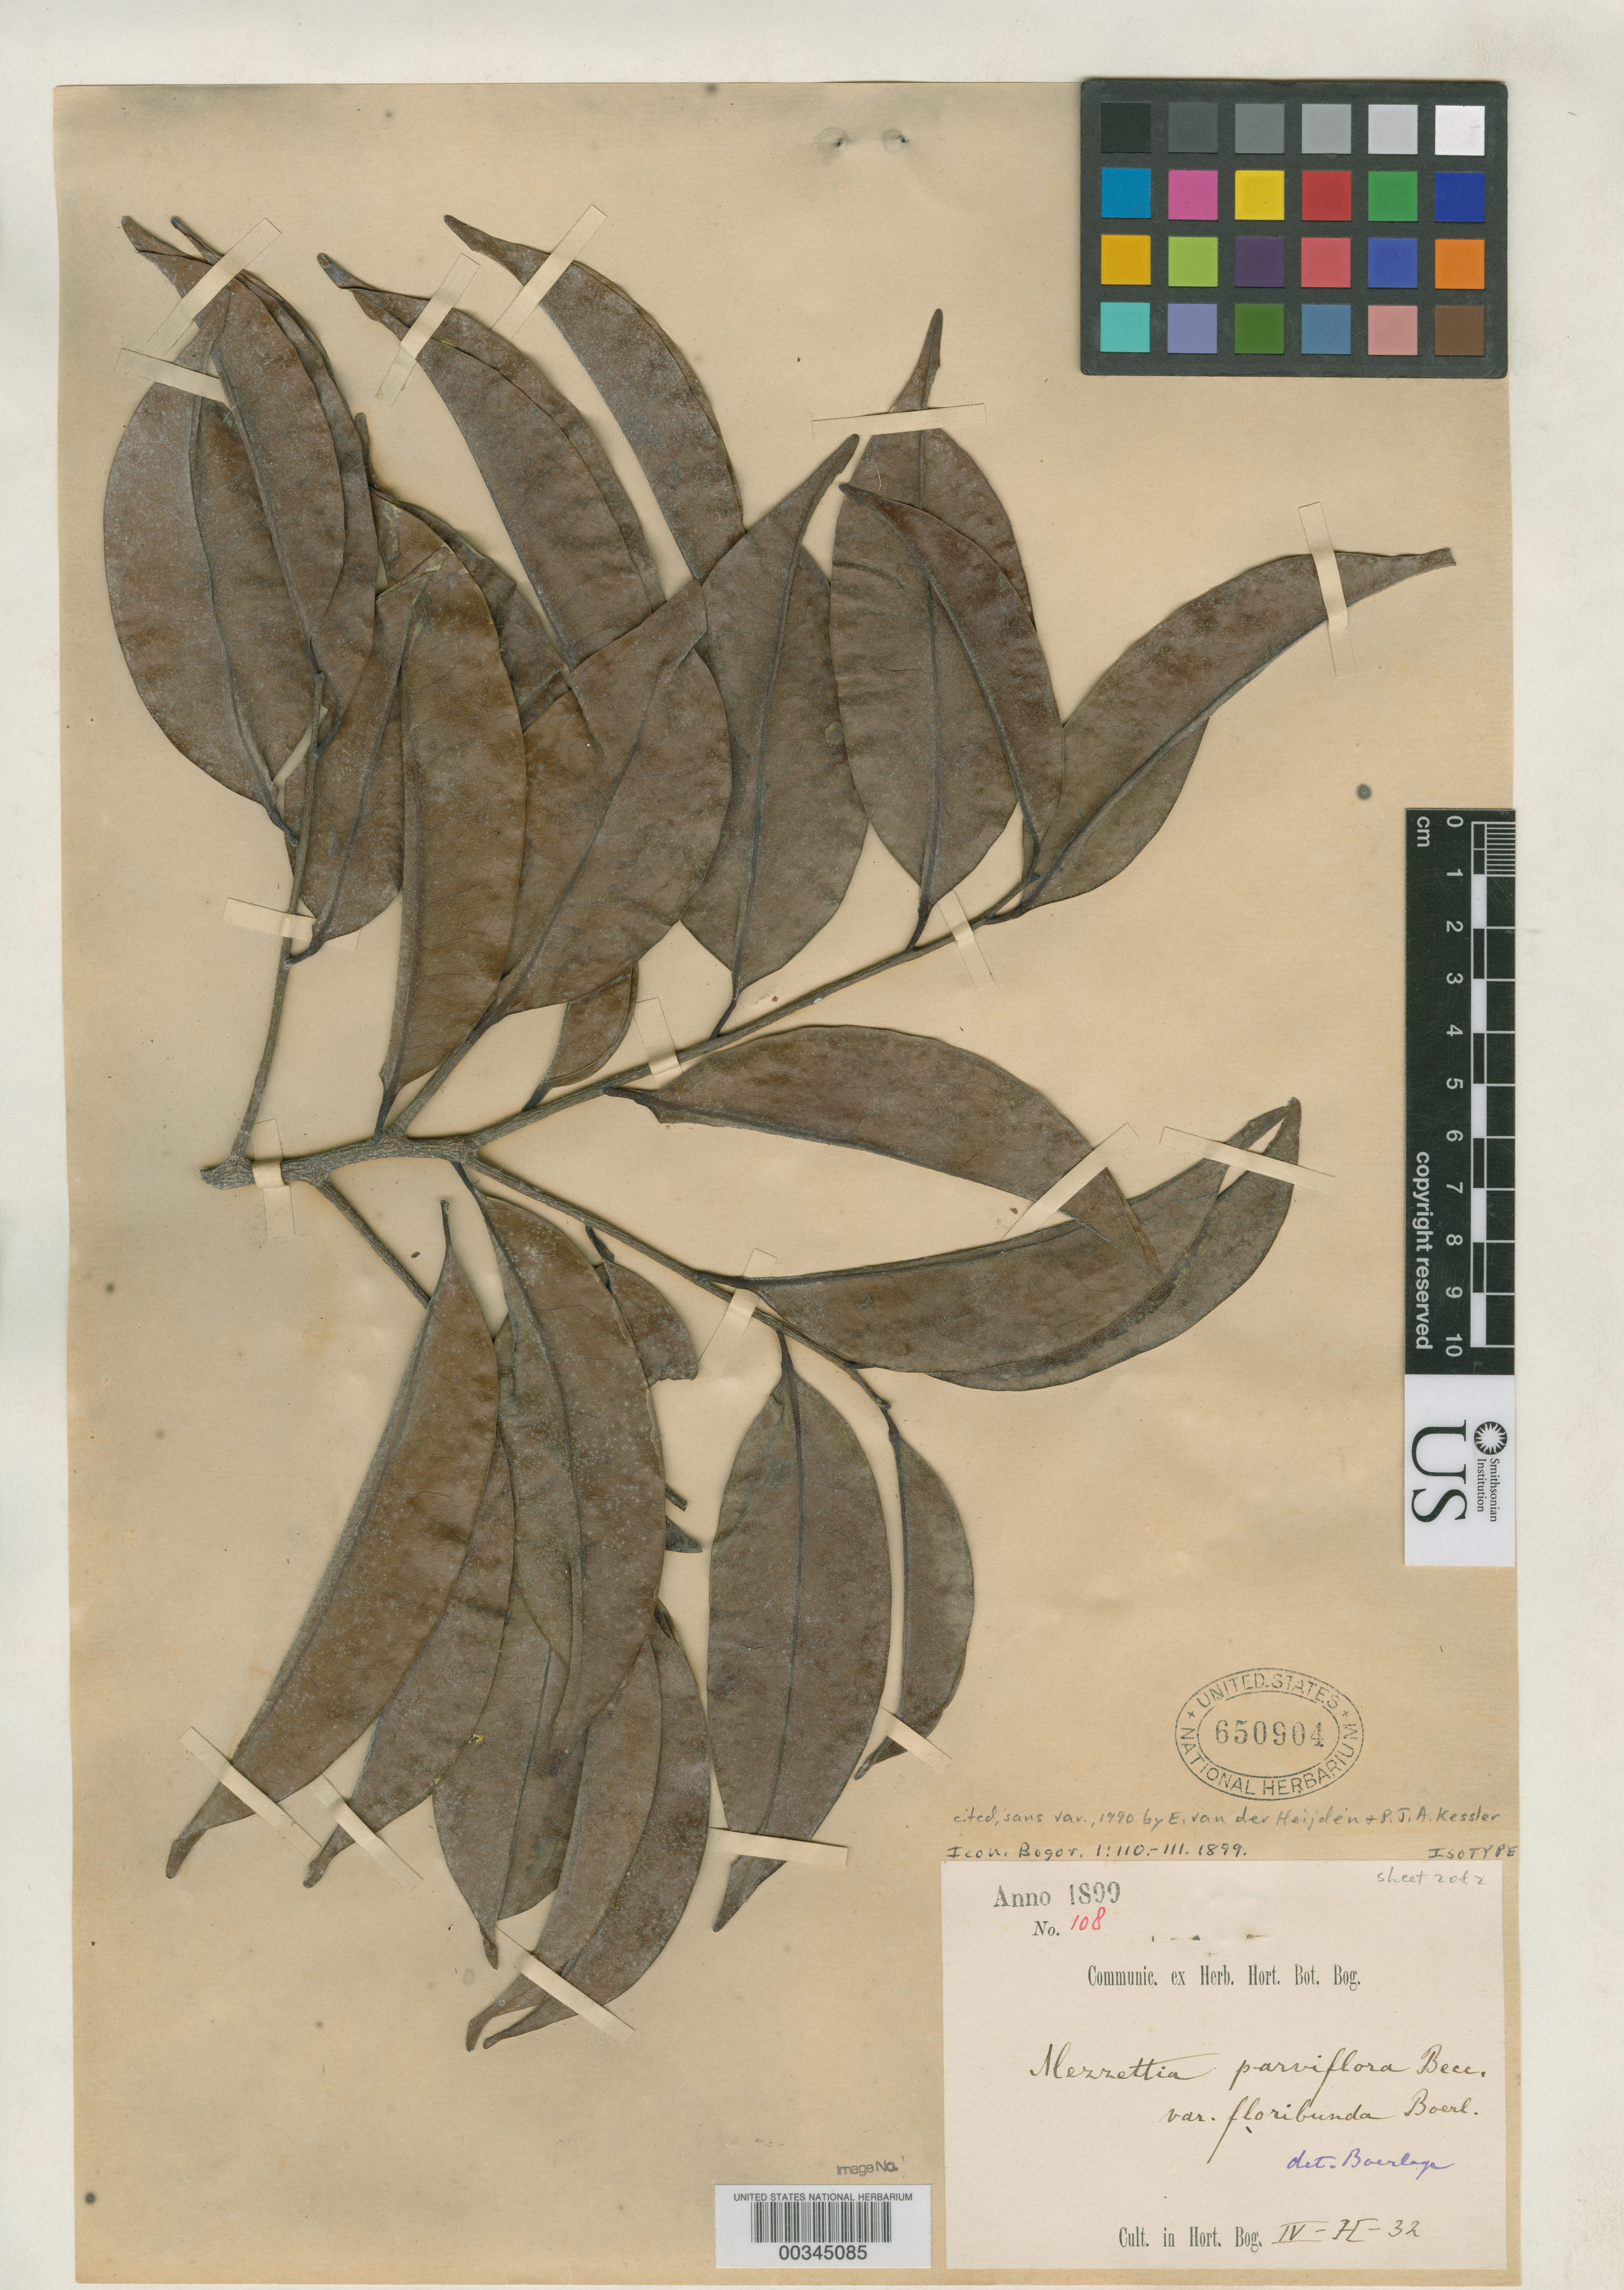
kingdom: Plantae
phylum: Tracheophyta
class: Magnoliopsida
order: Magnoliales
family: Annonaceae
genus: Mezzettia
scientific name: Mezzettia parviflora var. floribunda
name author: Boerl.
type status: Isotype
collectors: J. G. Boerlage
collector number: Herb. Bog. IV-H-32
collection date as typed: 1899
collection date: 1899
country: Indonesia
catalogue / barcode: US 650904